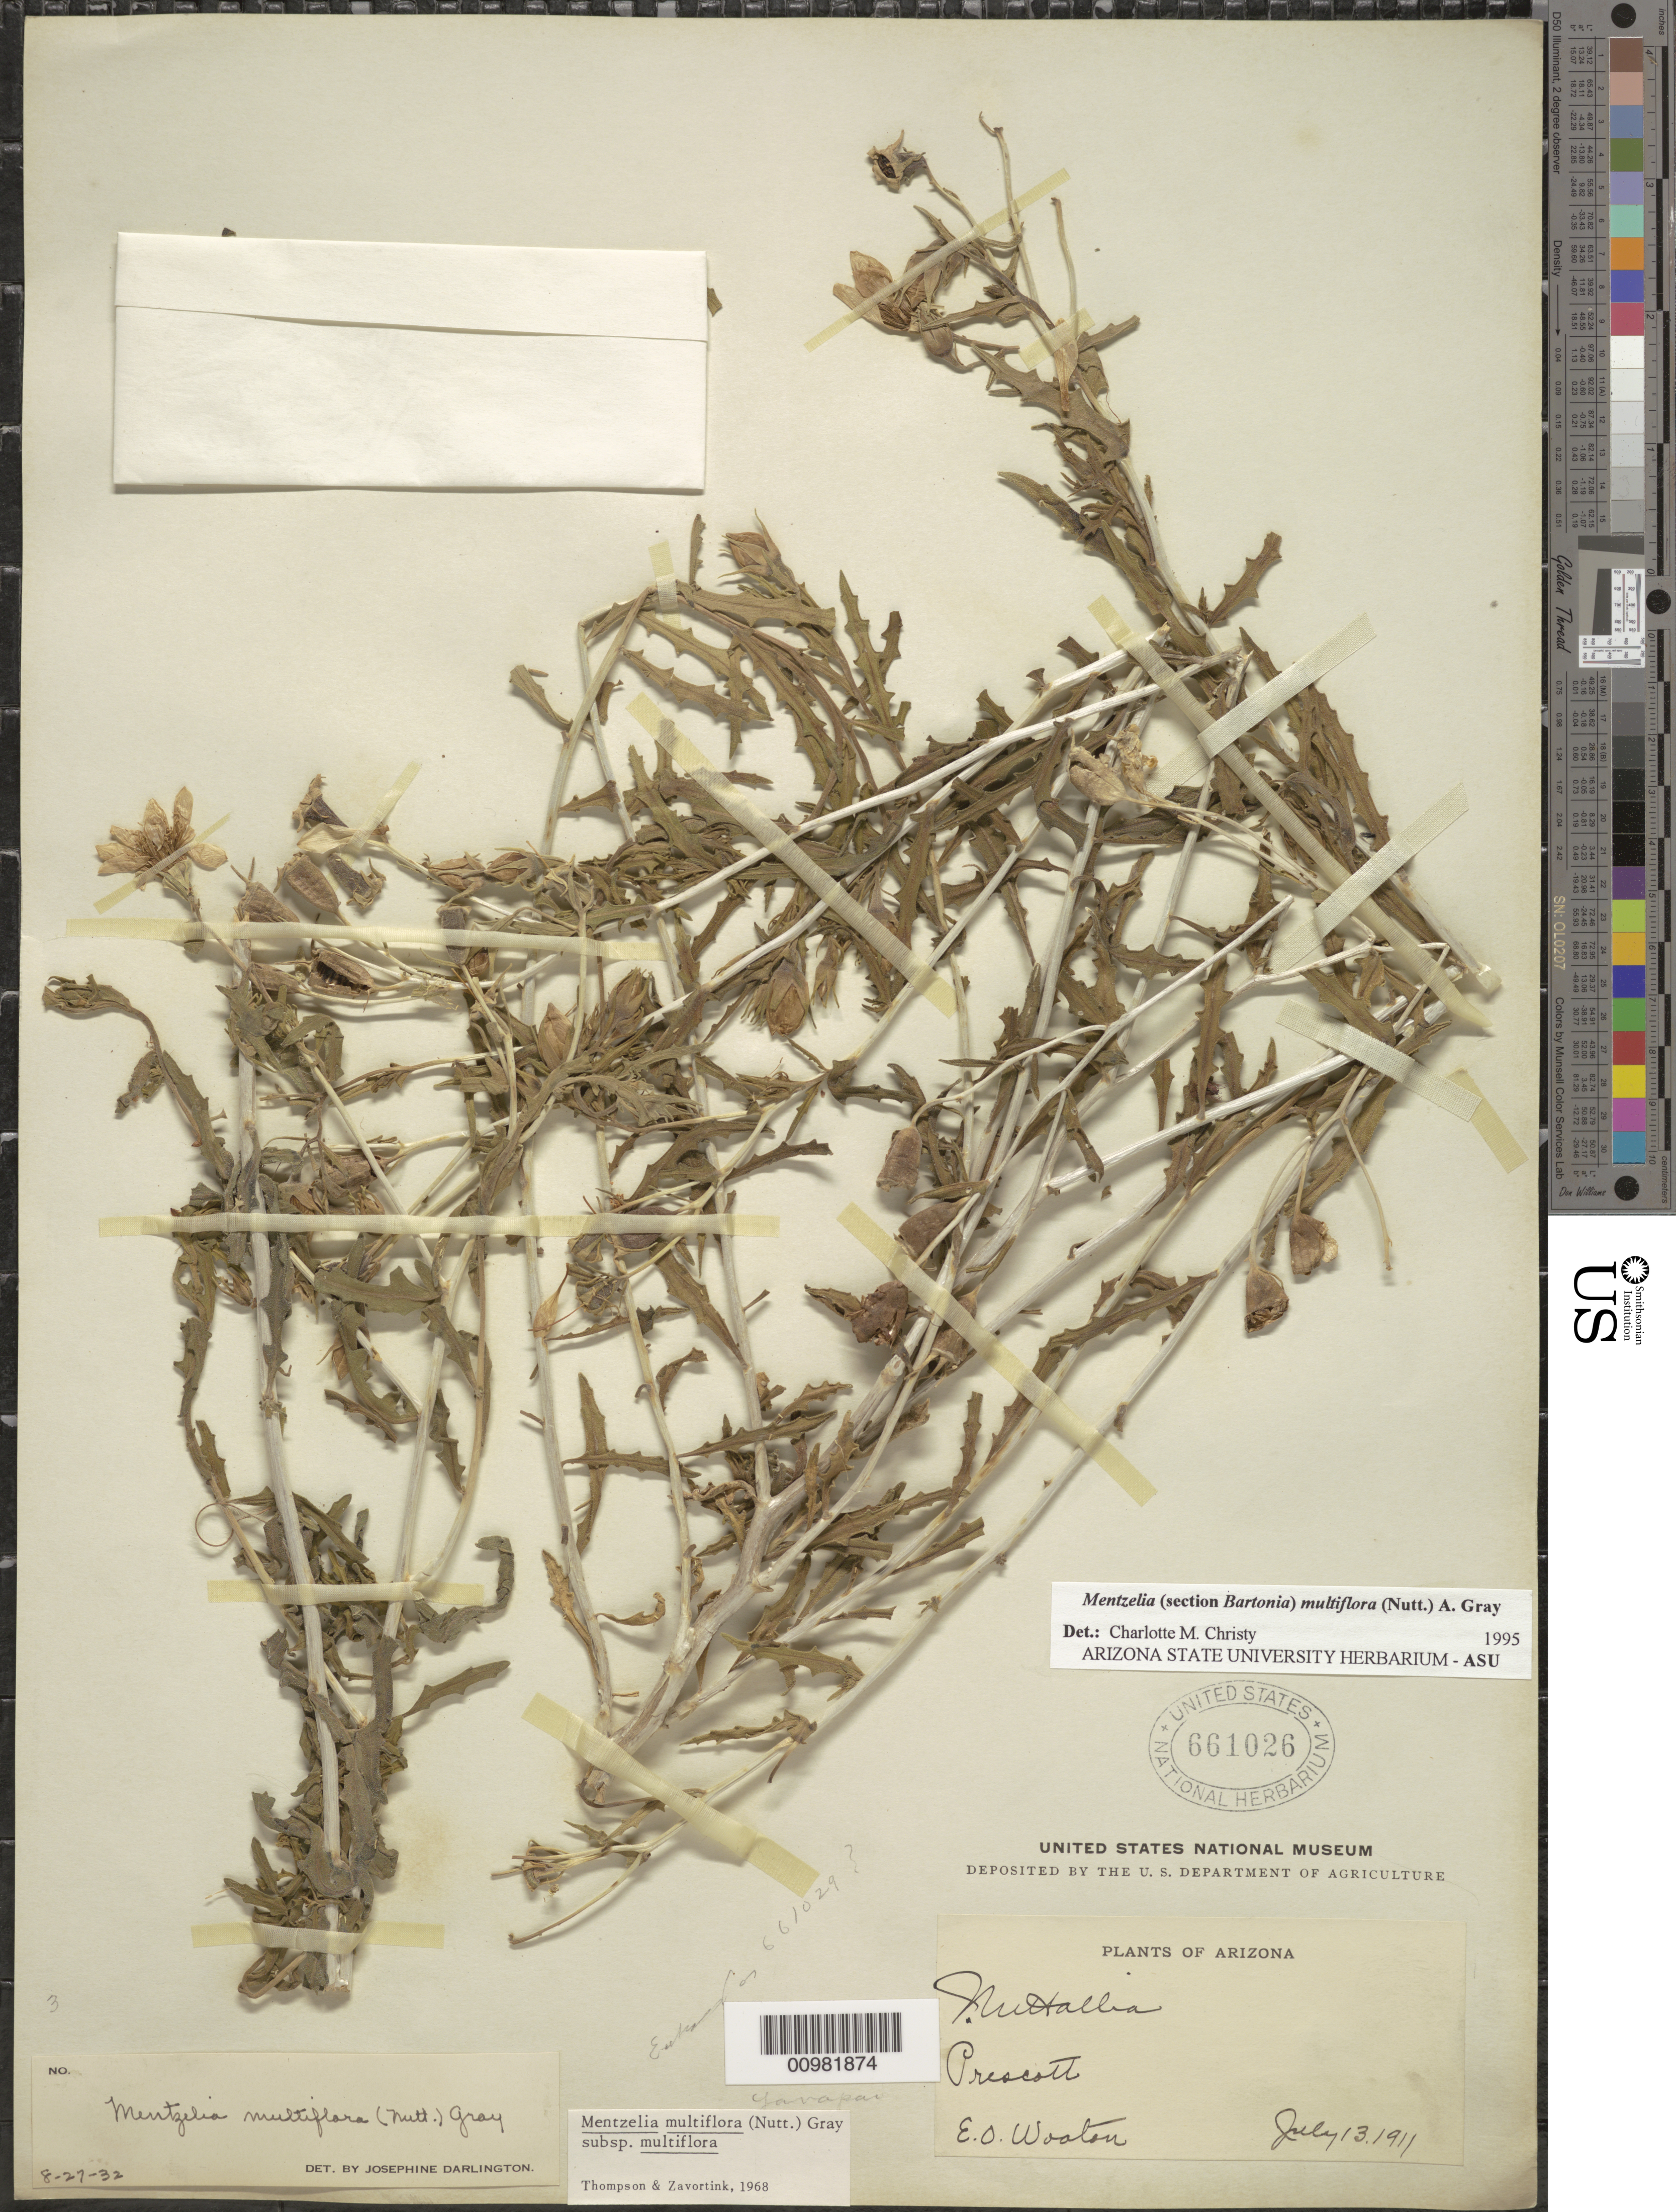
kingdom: Plantae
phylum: Tracheophyta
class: Magnoliopsida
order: Cornales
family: Loasaceae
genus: Mentzelia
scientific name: Mentzelia multiflora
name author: (Nutt.) A. Gray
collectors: E. O. Wooton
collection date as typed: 13 Jul 1911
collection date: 1911-07-13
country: United States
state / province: Arizona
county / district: Yavapai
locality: Prescott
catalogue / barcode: US 661026